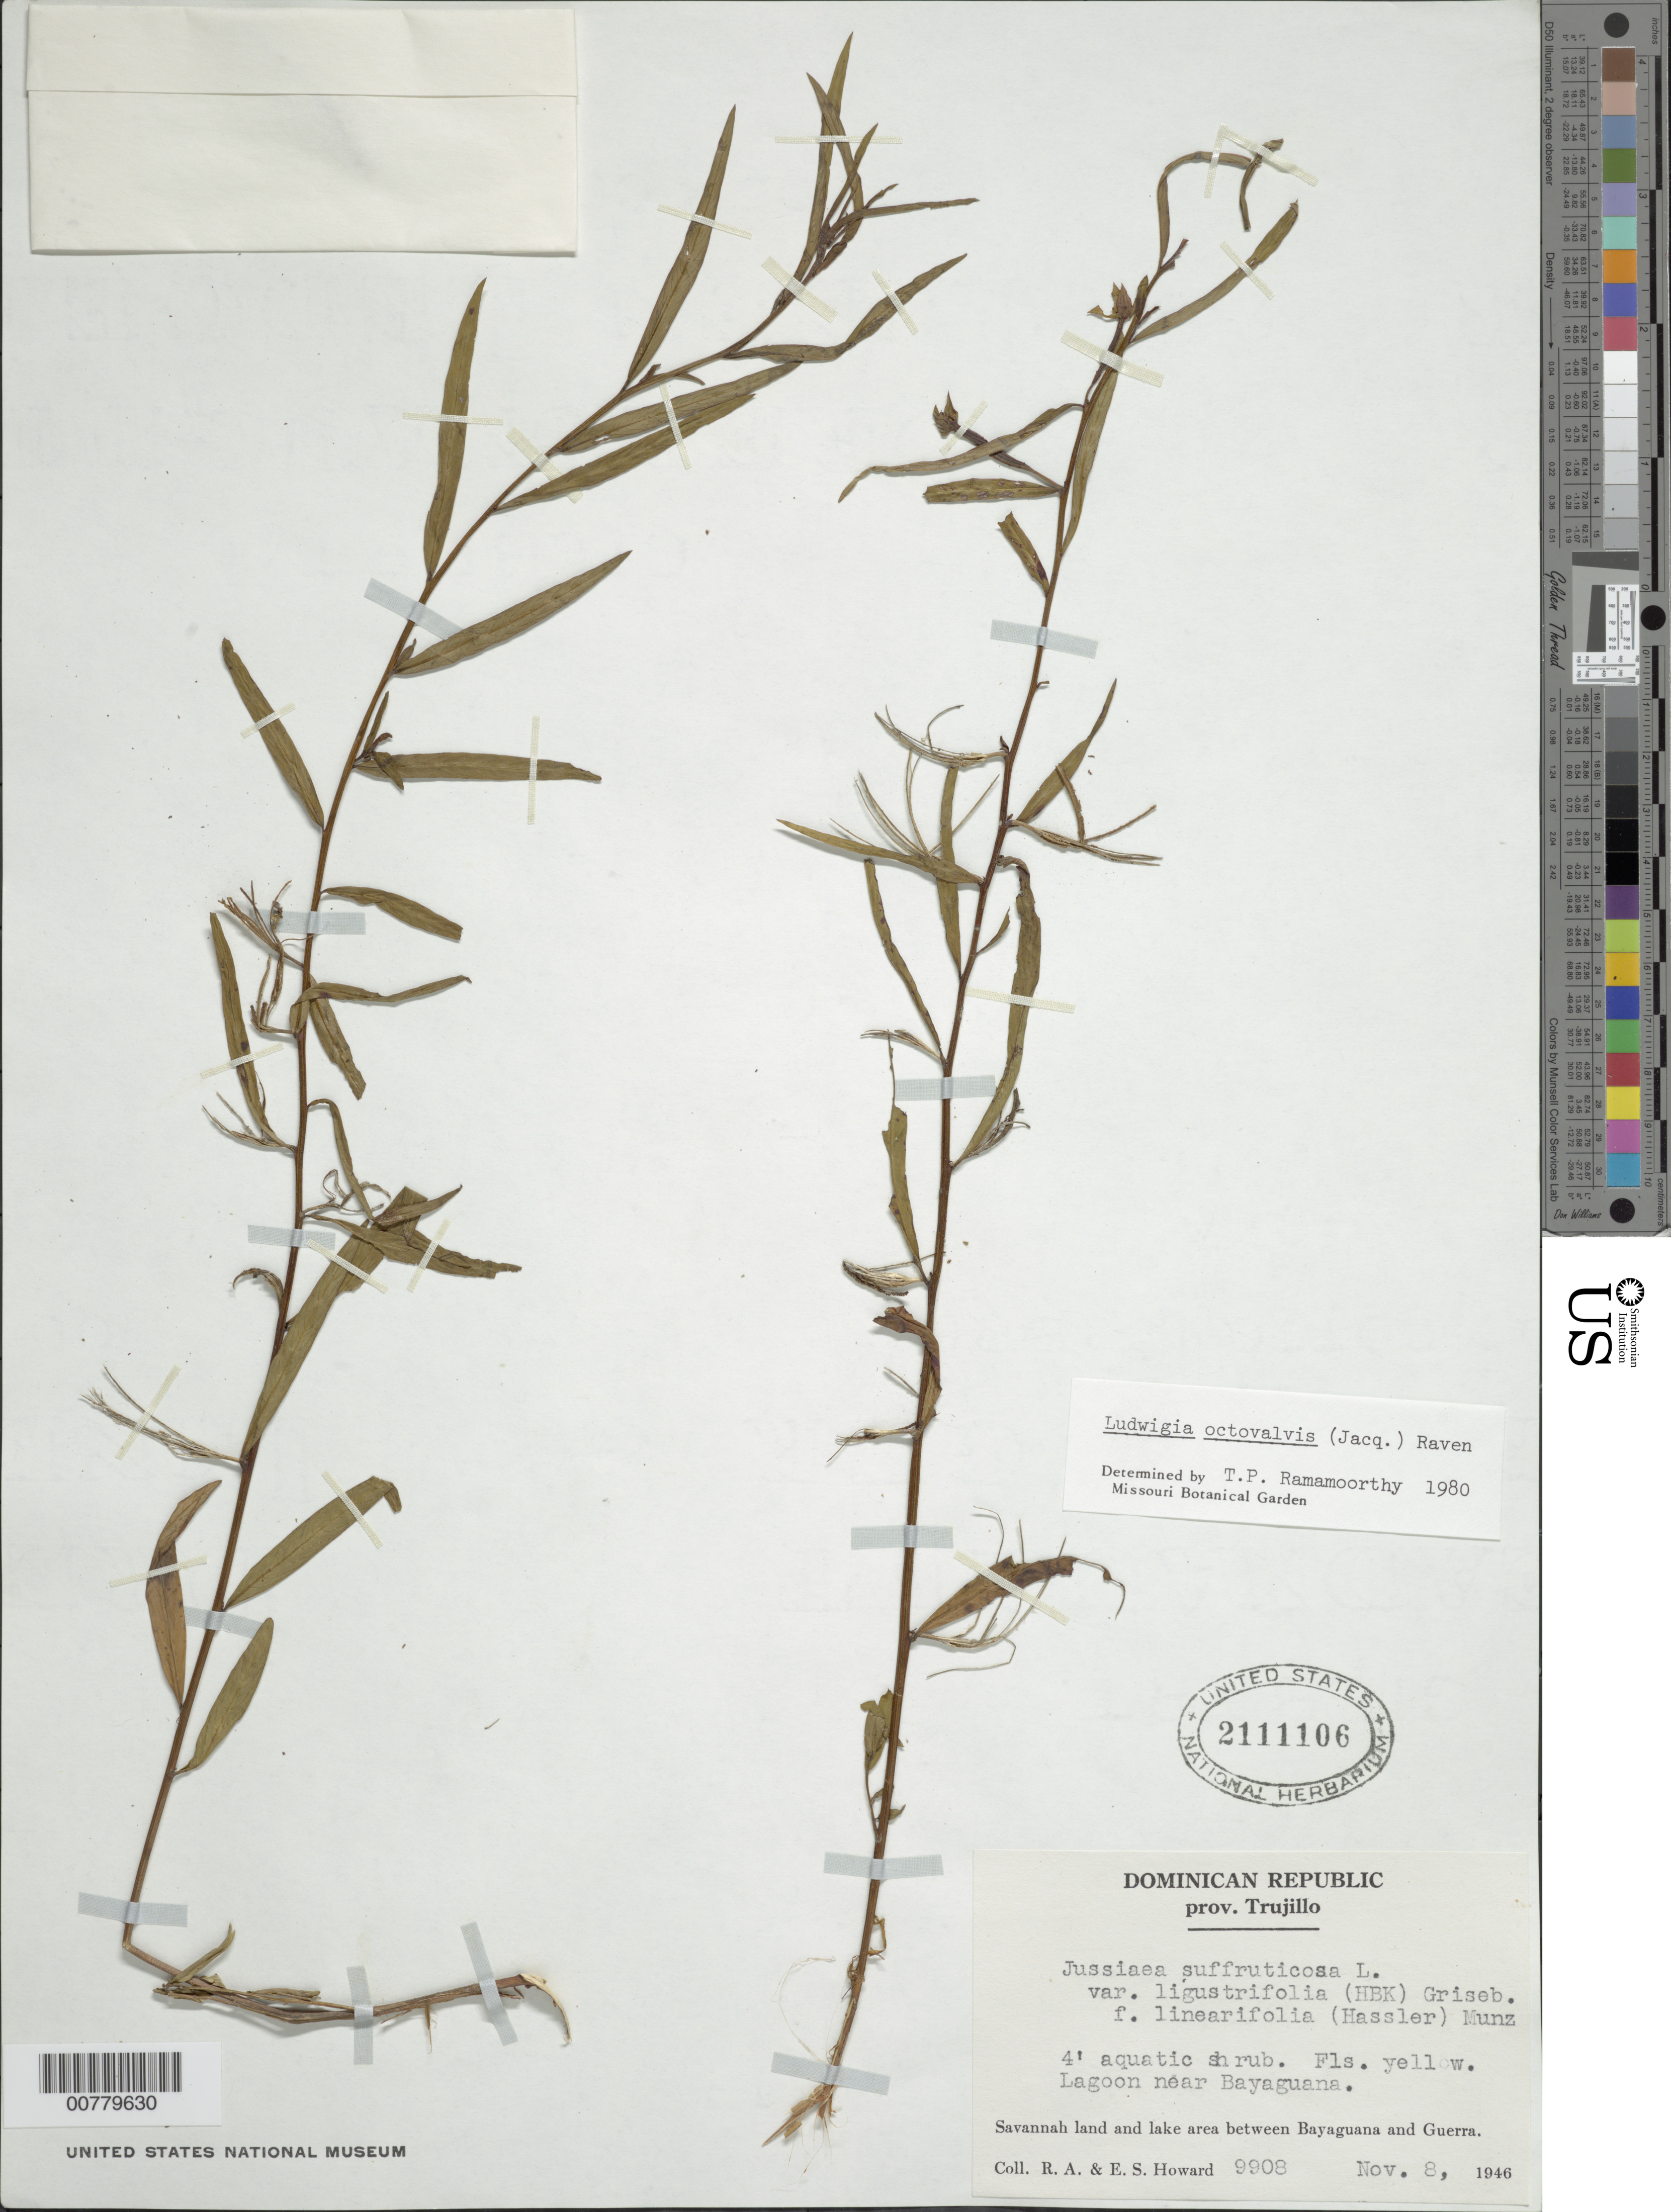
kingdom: Plantae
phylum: Tracheophyta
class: Magnoliopsida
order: Myrtales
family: Onagraceae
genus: Ludwigia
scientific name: Ludwigia octovalvis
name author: (Jacq.) P.H. Raven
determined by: Ramamoorthy, T. P.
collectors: R. A. Howard & E. S. Howard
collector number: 9908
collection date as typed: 08 Nov 1946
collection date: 1946-11-08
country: Dominican Republic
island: Hispaniola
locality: Province of Trujillo, between Bayaguana and Guerra, lagoon near Bayaguana.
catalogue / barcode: US 2111106